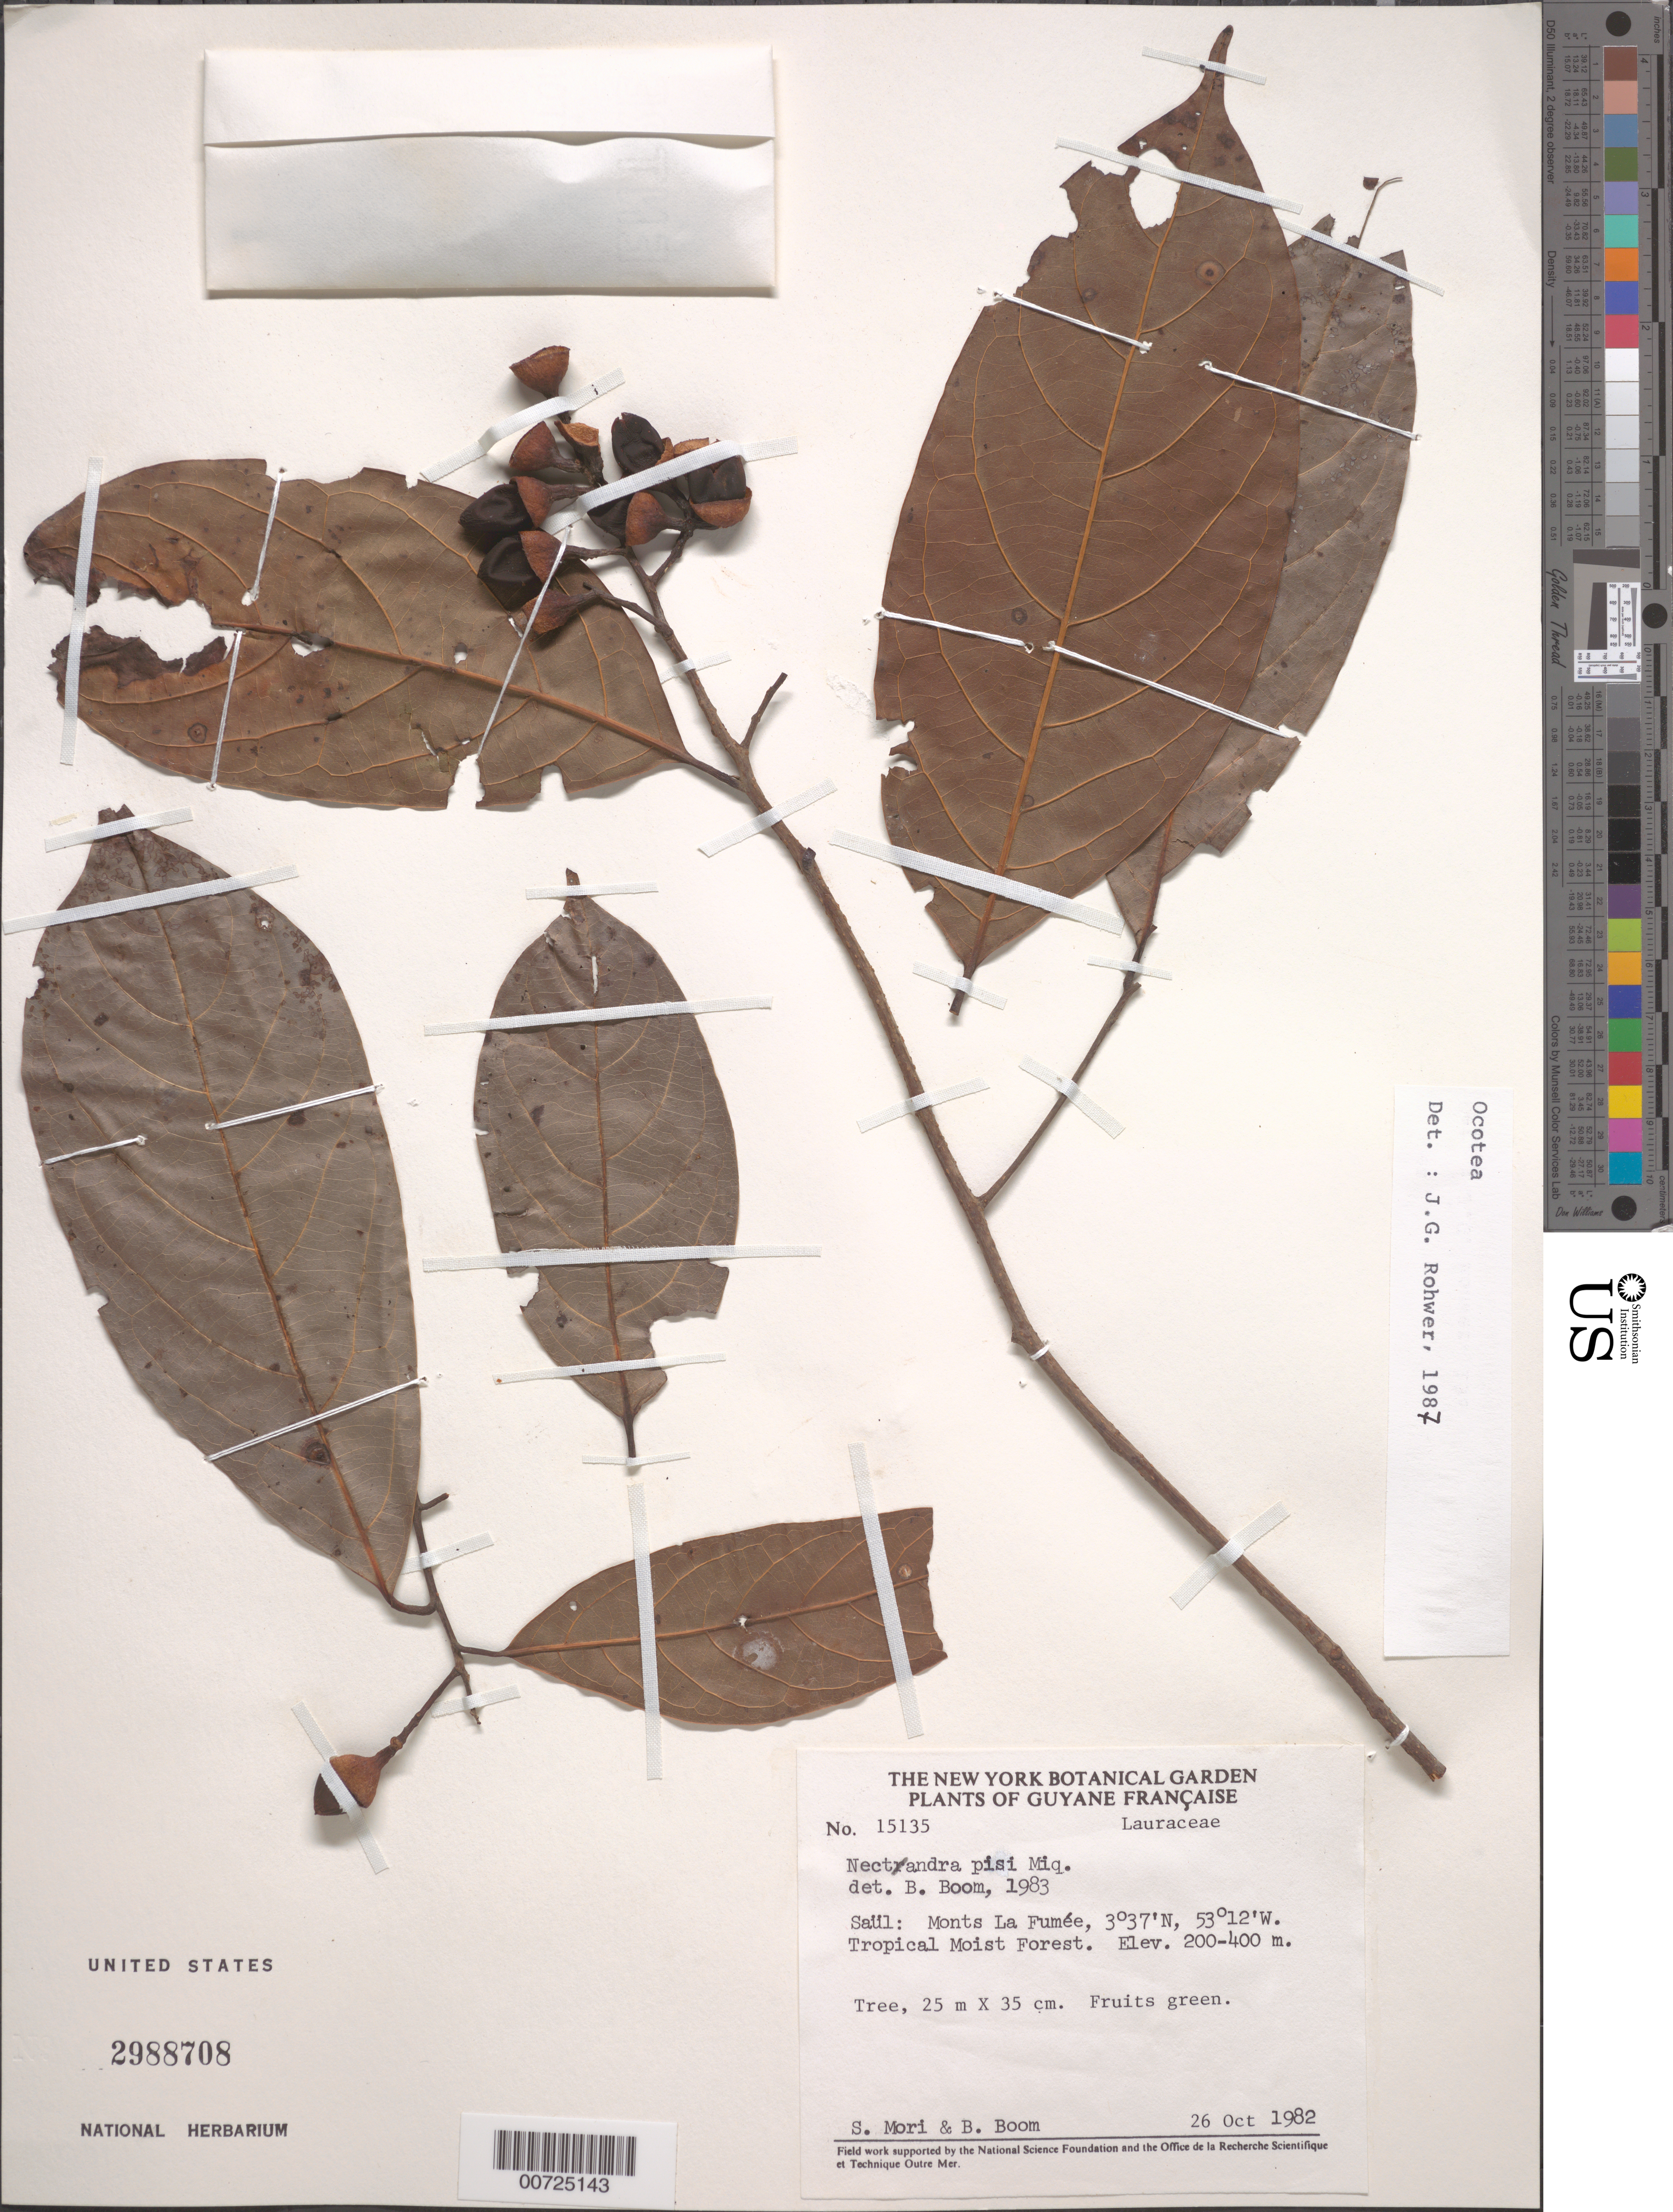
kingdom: Plantae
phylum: Tracheophyta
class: Magnoliopsida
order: Laurales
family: Lauraceae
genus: Ocotea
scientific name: Ocotea sp.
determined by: Rohwer, J. G.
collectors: S. Mori & B. M. Boom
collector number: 15135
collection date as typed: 26-Oct-82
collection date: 1982-10-26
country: French Guiana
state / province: Saint-Laurent-du-Maroni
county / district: Saül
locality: Saül, Monts La Fumée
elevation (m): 200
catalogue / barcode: US 2988708